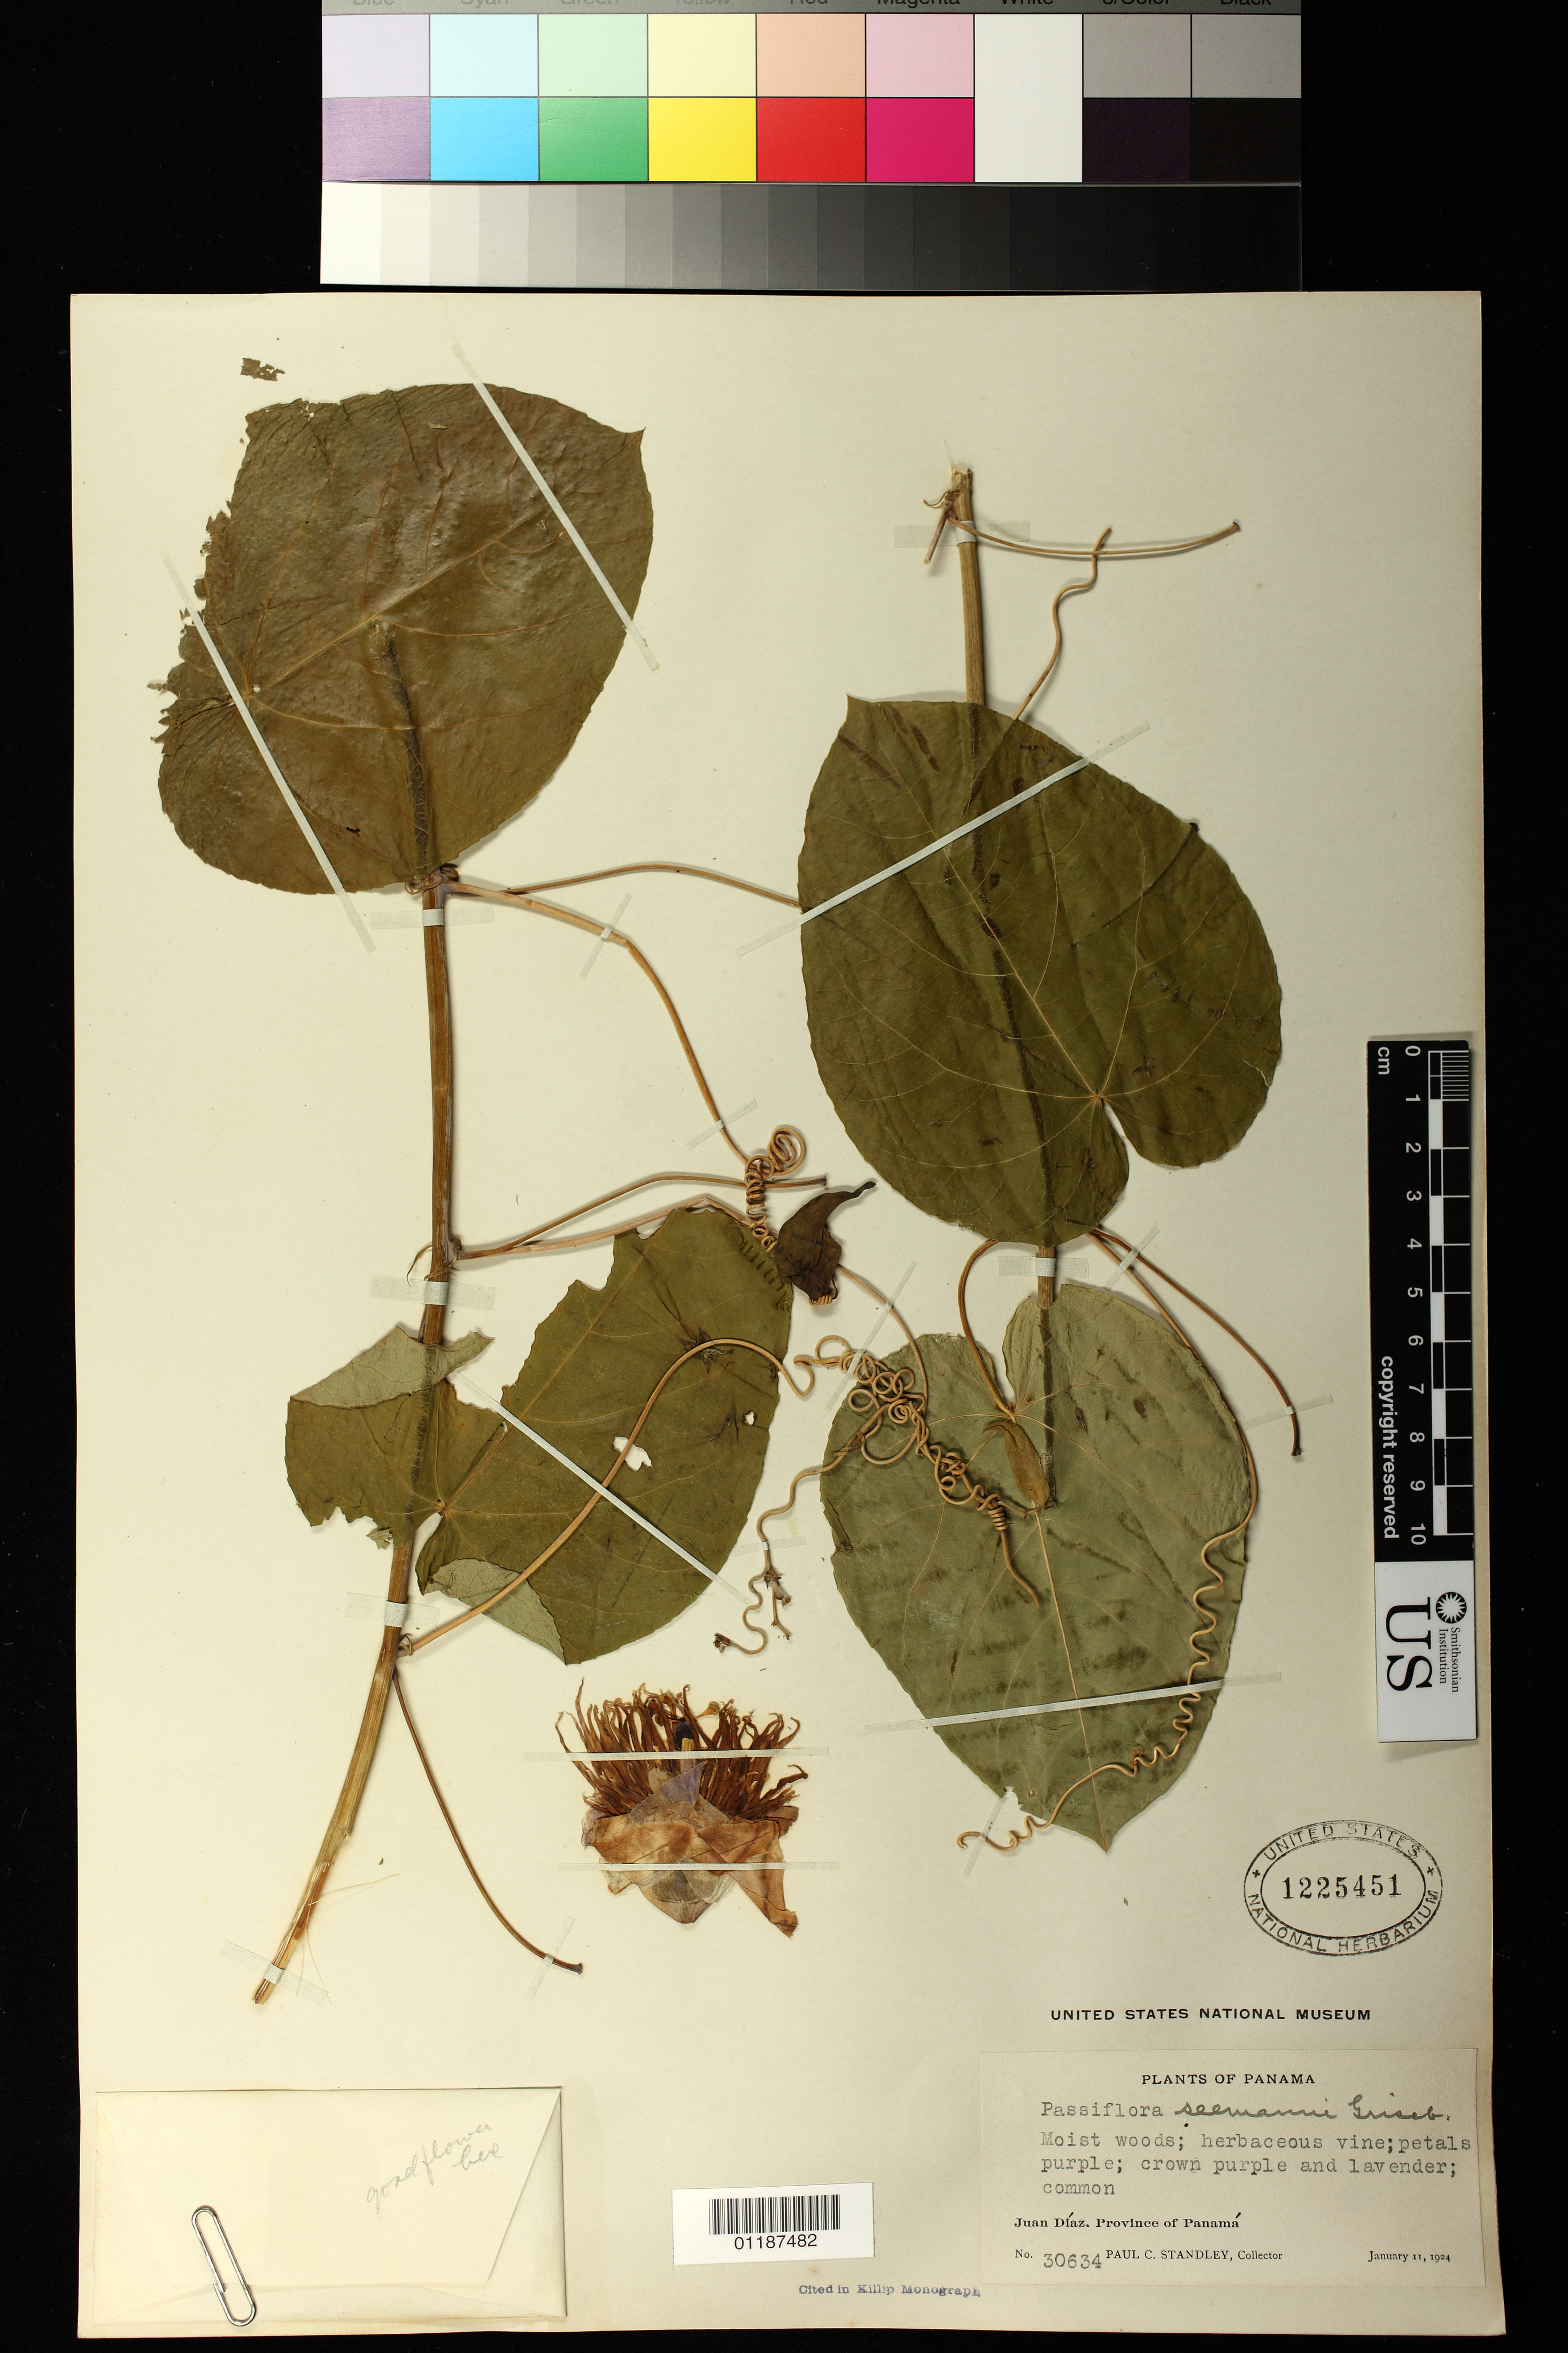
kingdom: Plantae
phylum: Tracheophyta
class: Magnoliopsida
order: Malpighiales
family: Passifloraceae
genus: Passiflora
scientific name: Passiflora seemannii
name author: Griseb.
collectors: P. C. Standley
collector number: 30634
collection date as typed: Jan 11 1924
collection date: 1924-01-11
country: Panama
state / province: Panamá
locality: Juan Díaz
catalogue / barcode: US 1225451